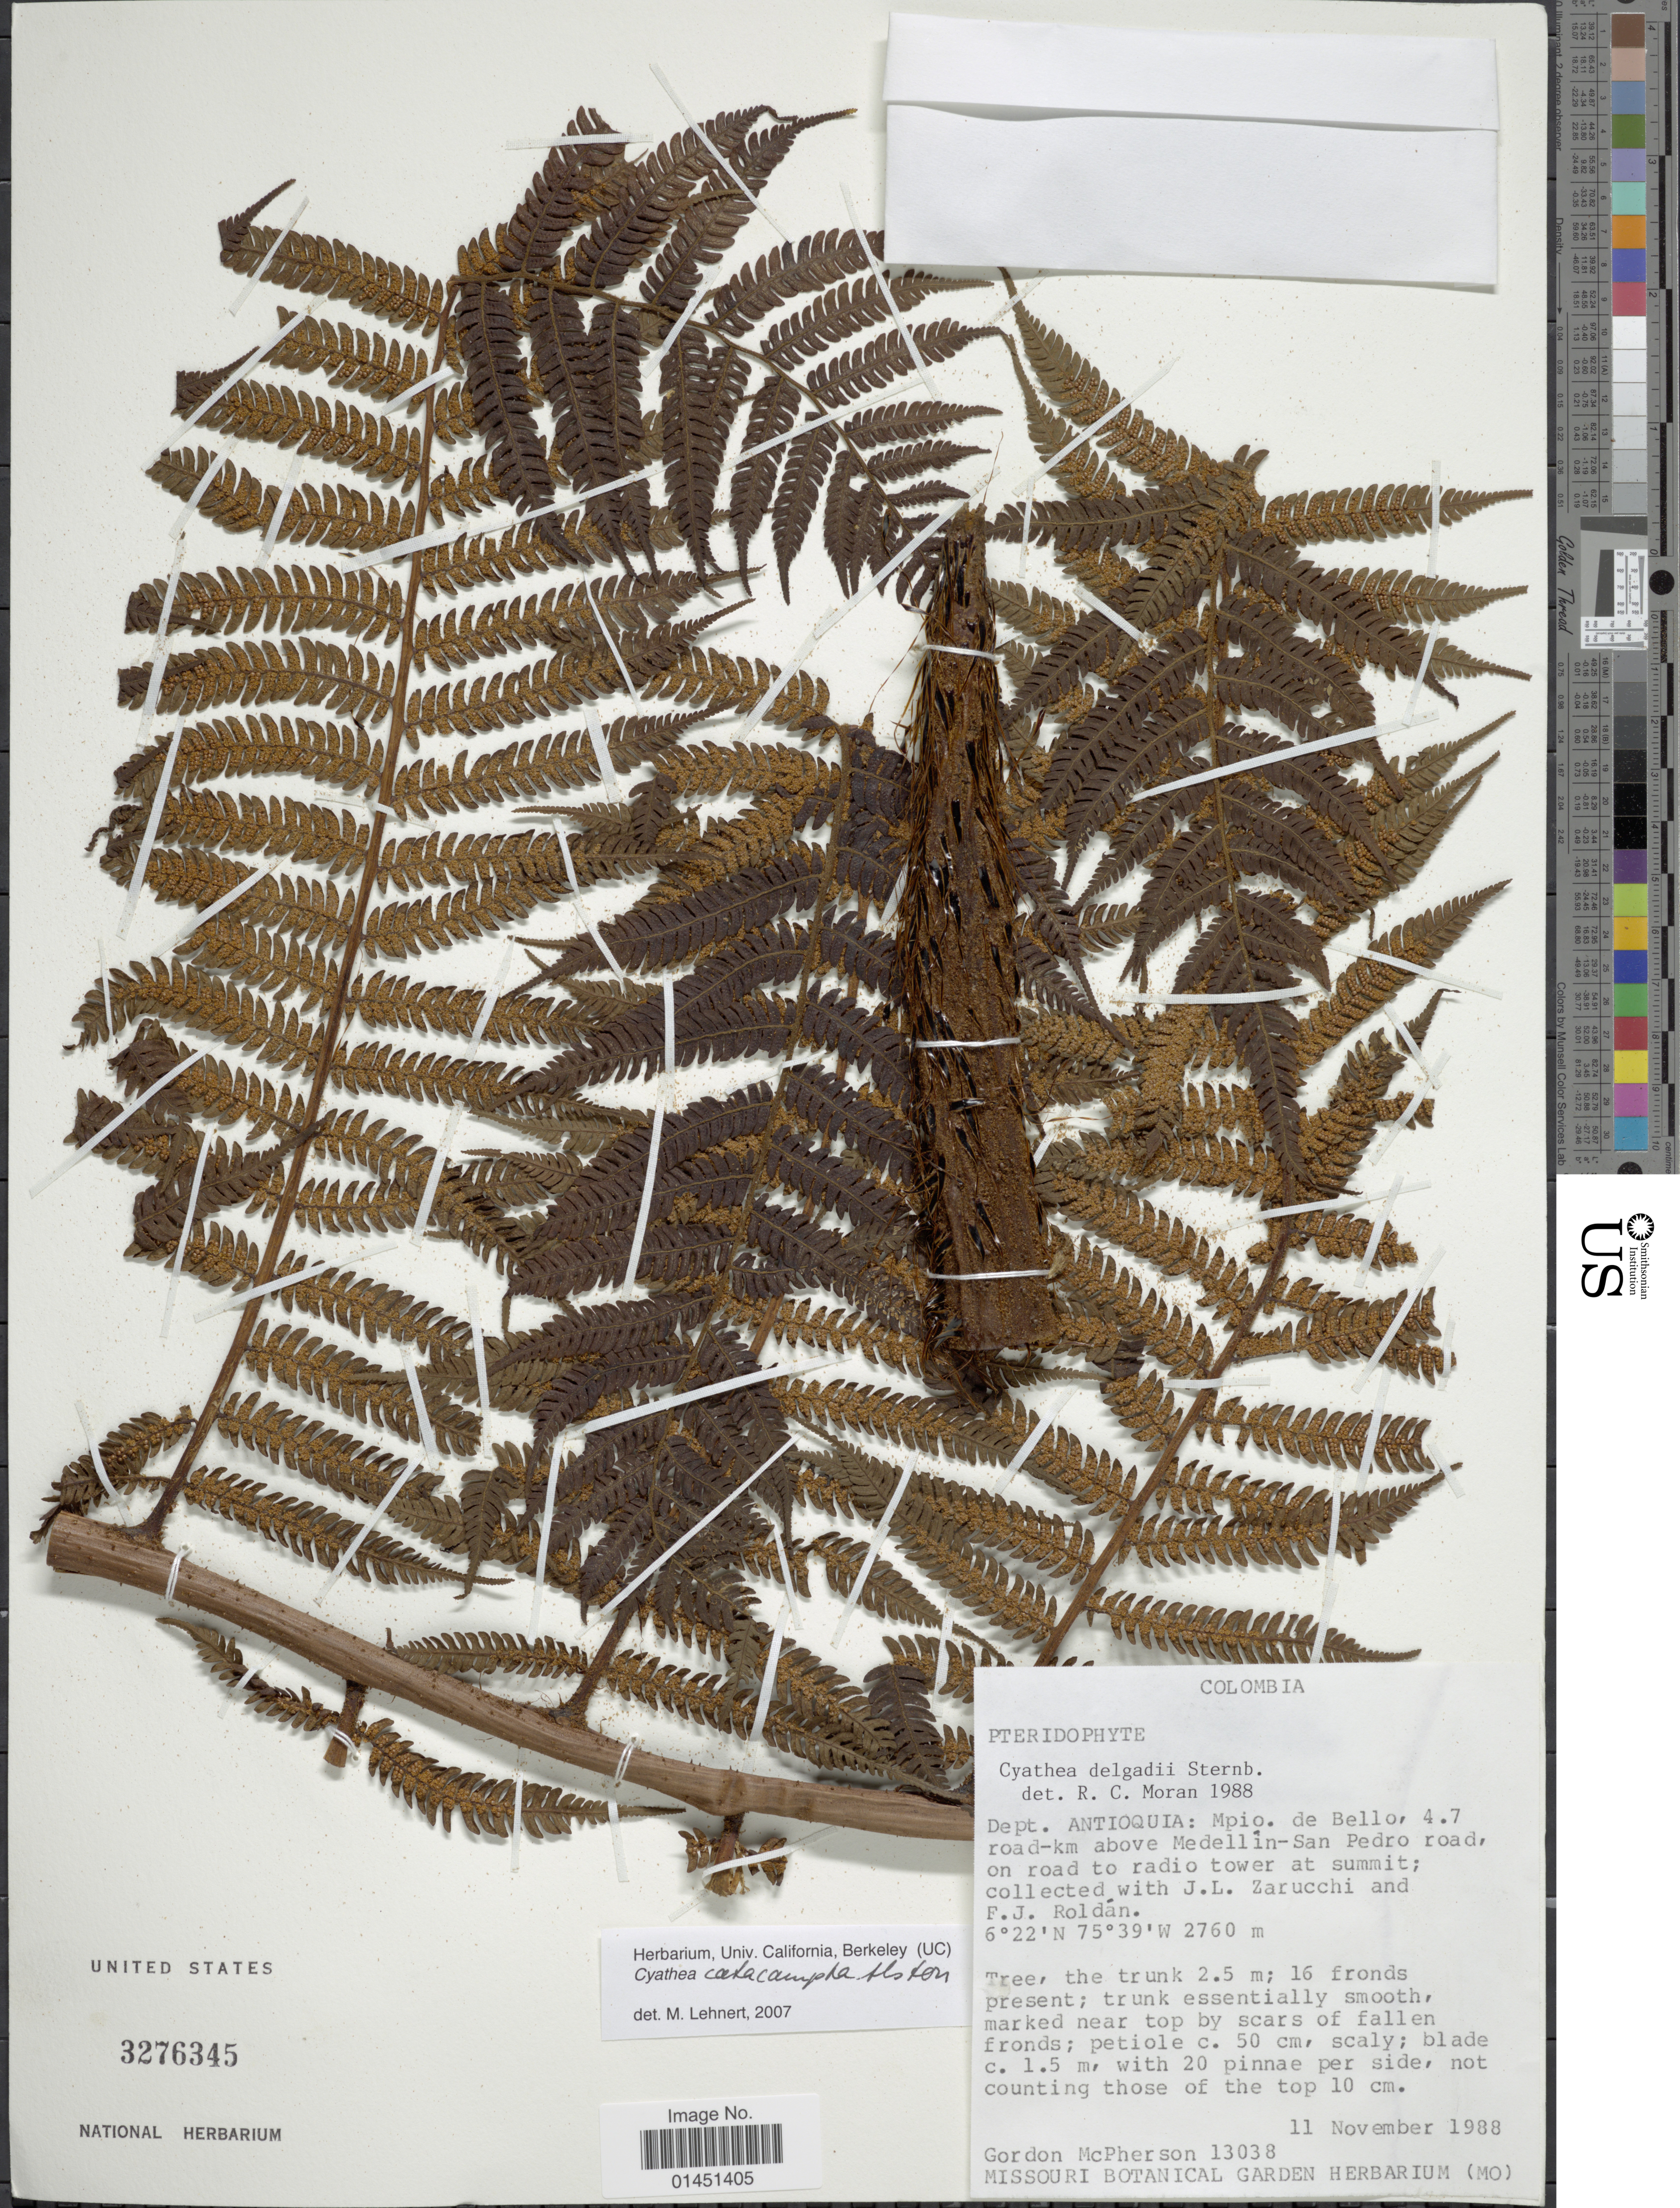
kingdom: Plantae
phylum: Tracheophyta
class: Polypodiopsida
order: Cyatheales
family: Cyatheaceae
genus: Cyathea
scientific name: Cyathea delgadii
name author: Pohl ex Sternb.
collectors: G. McPherson, J. L. Zarucchi & F. J. Roldán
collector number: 13038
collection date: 1988-11-11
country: Colombia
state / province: Antioquia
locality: Mpio. de Bello, 4.7 road-km. above Medellin-San Pedro road, on road to radio tower at summit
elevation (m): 2760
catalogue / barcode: US 3276345